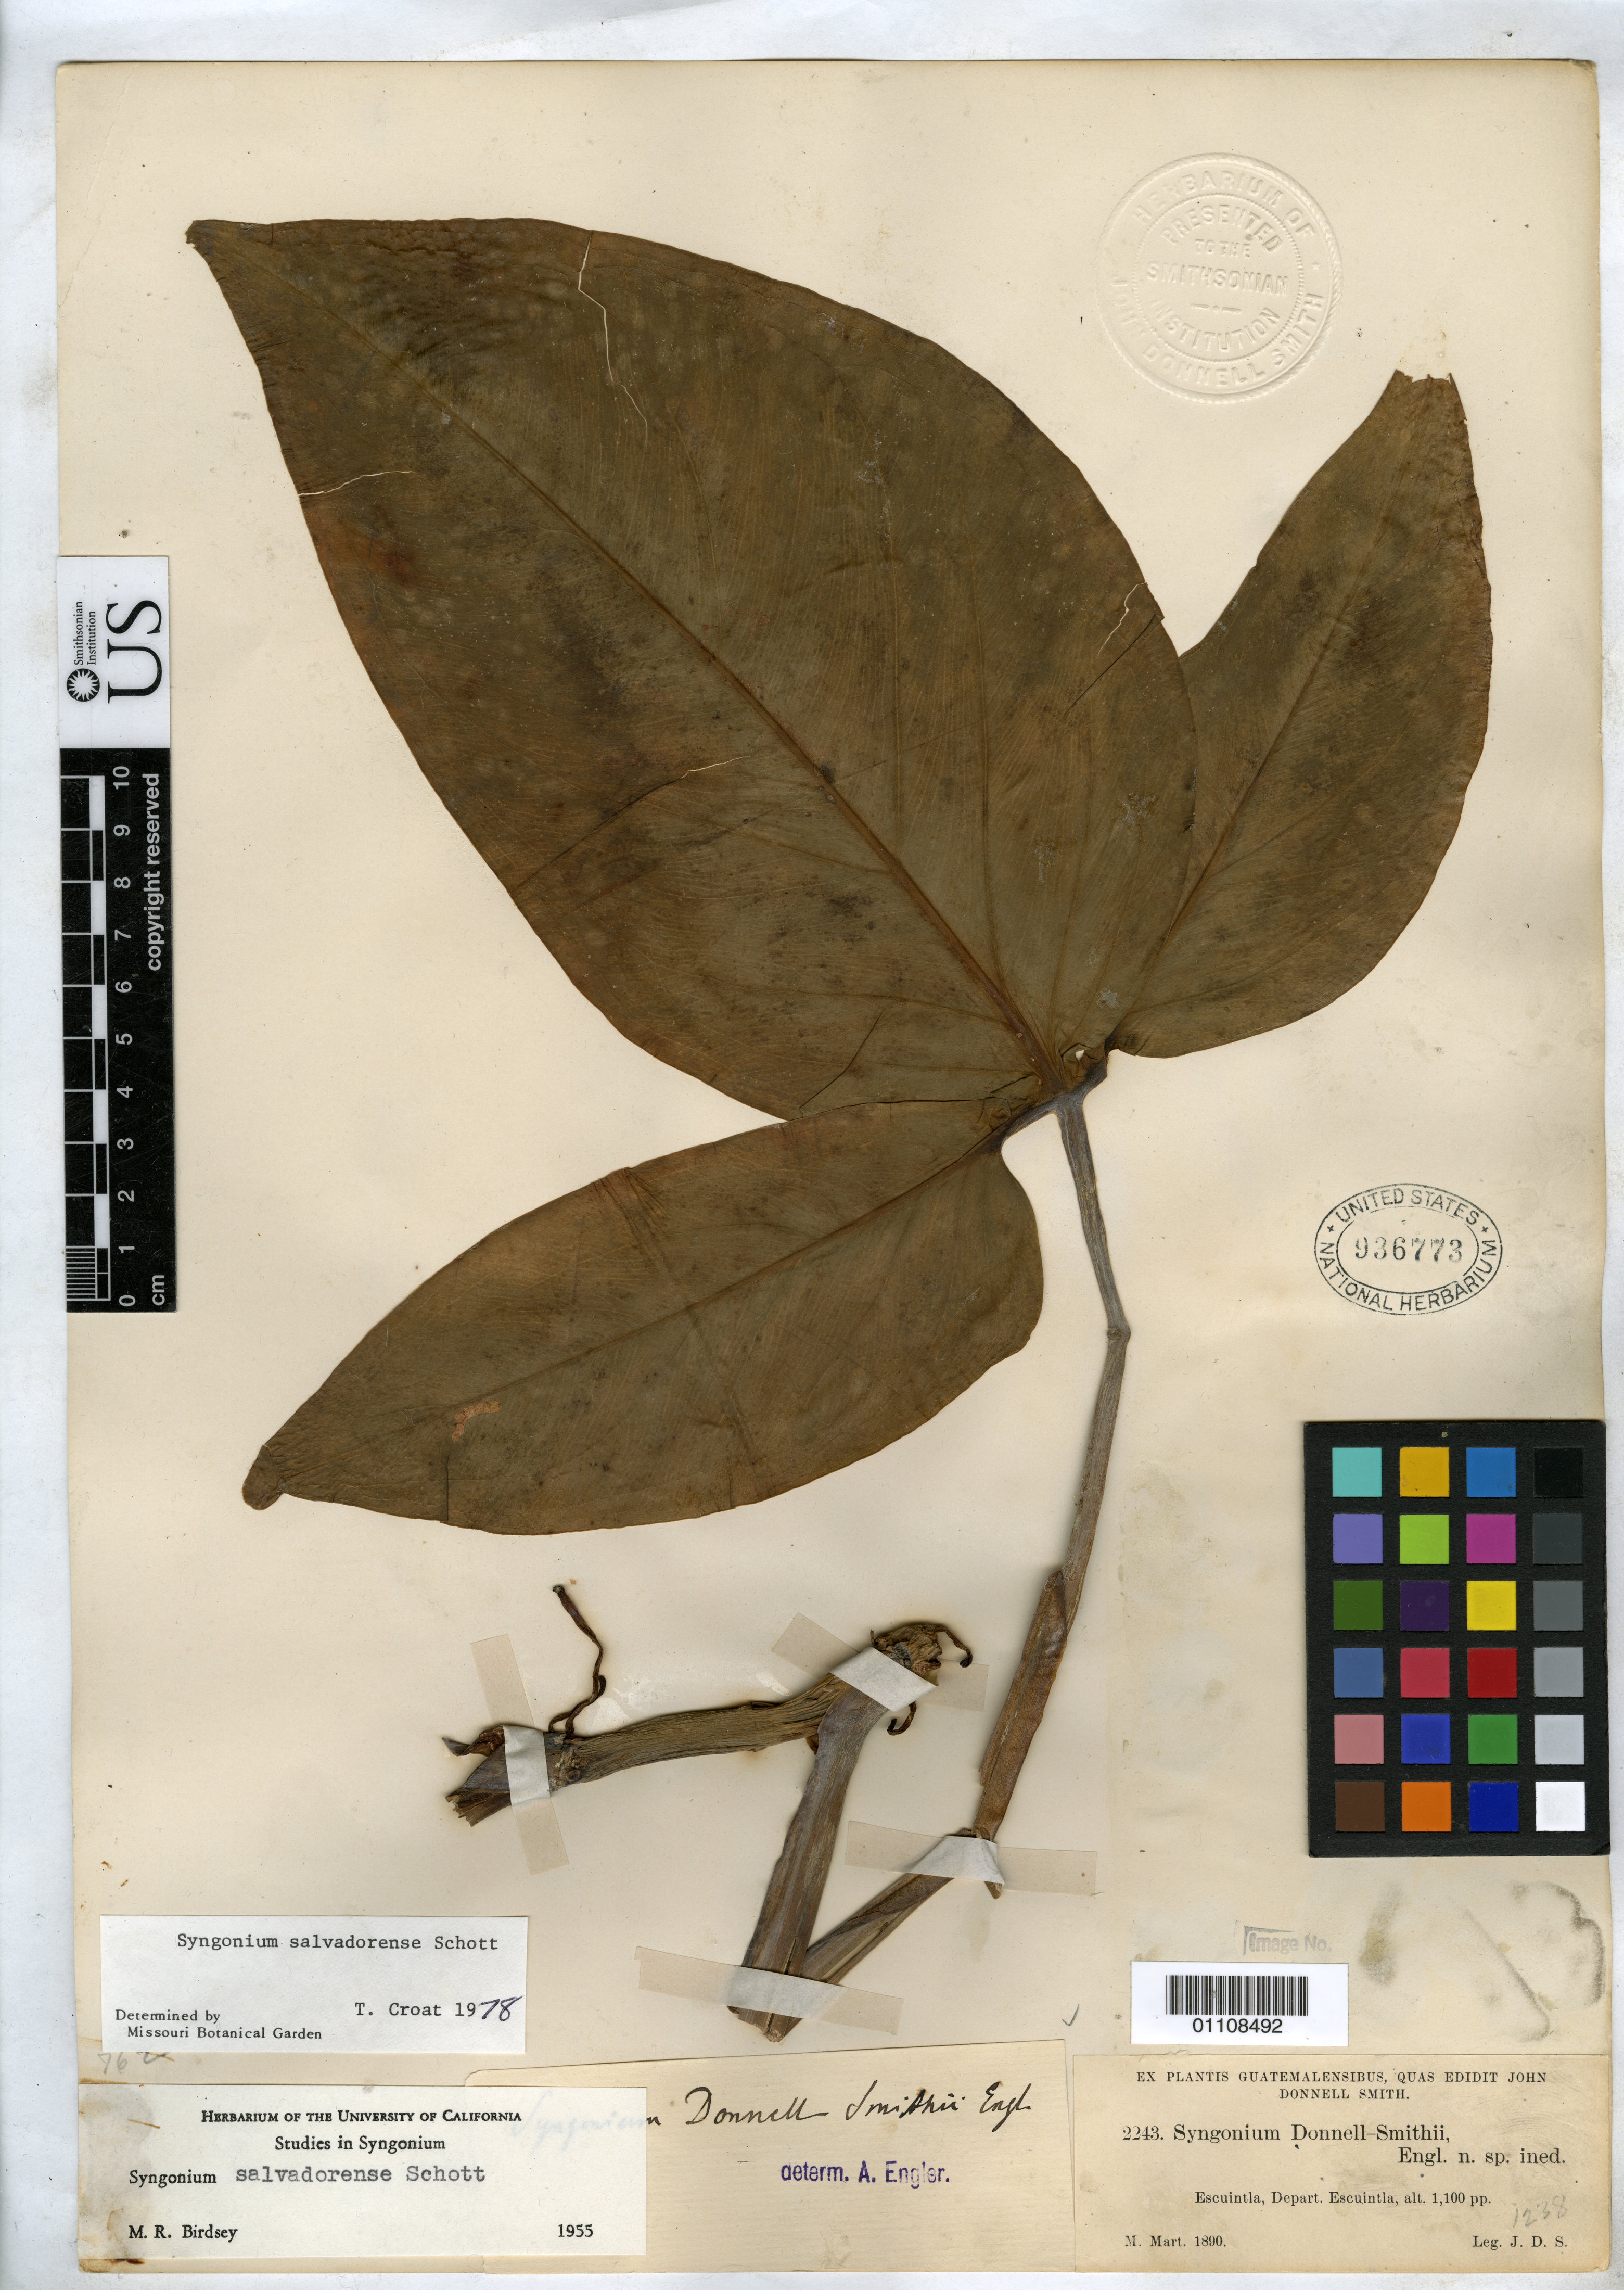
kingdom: Plantae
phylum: Tracheophyta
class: Liliopsida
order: Alismatales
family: Araceae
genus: Syngonium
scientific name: Syngonium donnell-smithii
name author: Engl.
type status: Syntype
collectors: J. Donnell Smith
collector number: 2238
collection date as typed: Mar 1890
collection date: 1890-03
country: Guatemala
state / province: Escuintla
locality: Escuintla.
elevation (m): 1100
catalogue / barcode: US 936773